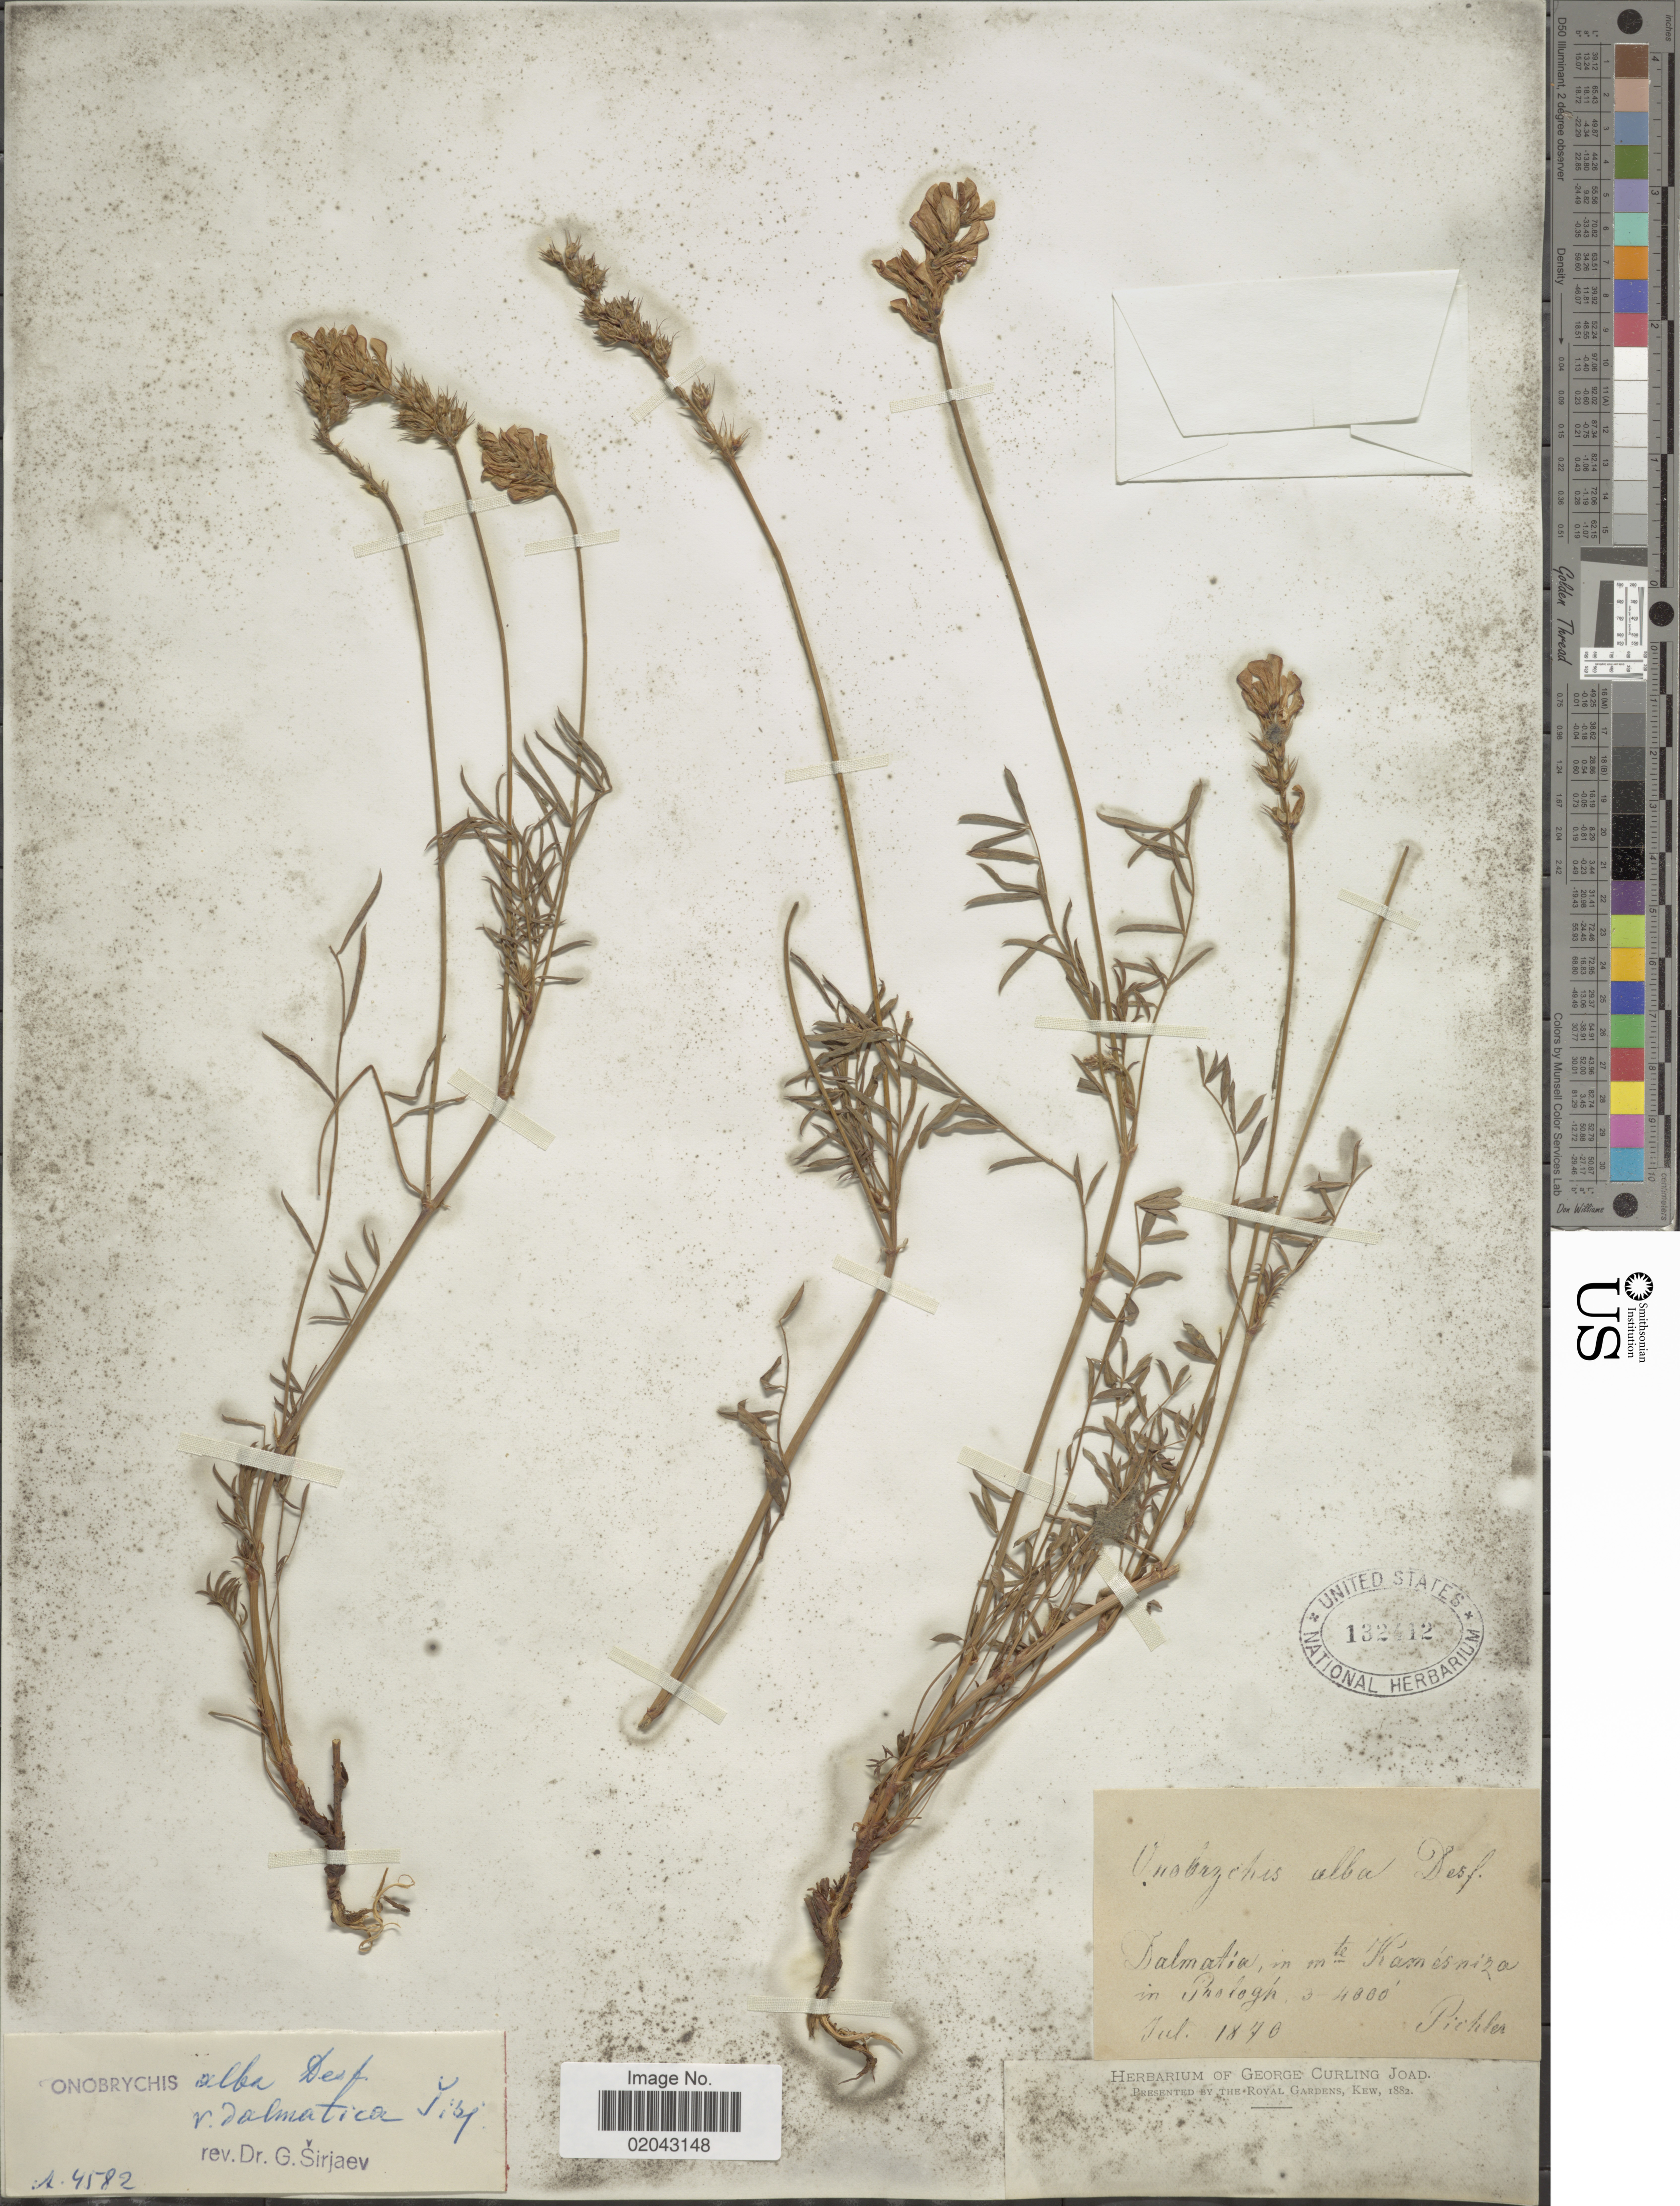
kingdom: Plantae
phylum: Tracheophyta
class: Magnoliopsida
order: Fabales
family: Fabaceae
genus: Onobrychis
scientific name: Onobrychis alba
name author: (Waldst. & Kit.) Desv.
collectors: Pichler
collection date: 1870-07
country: Croatia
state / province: Split-Dalmatia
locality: Dalmatia, in Mte Kamesniza [interpreted] in Prologna [interpreted]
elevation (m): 1219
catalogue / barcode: US 132412